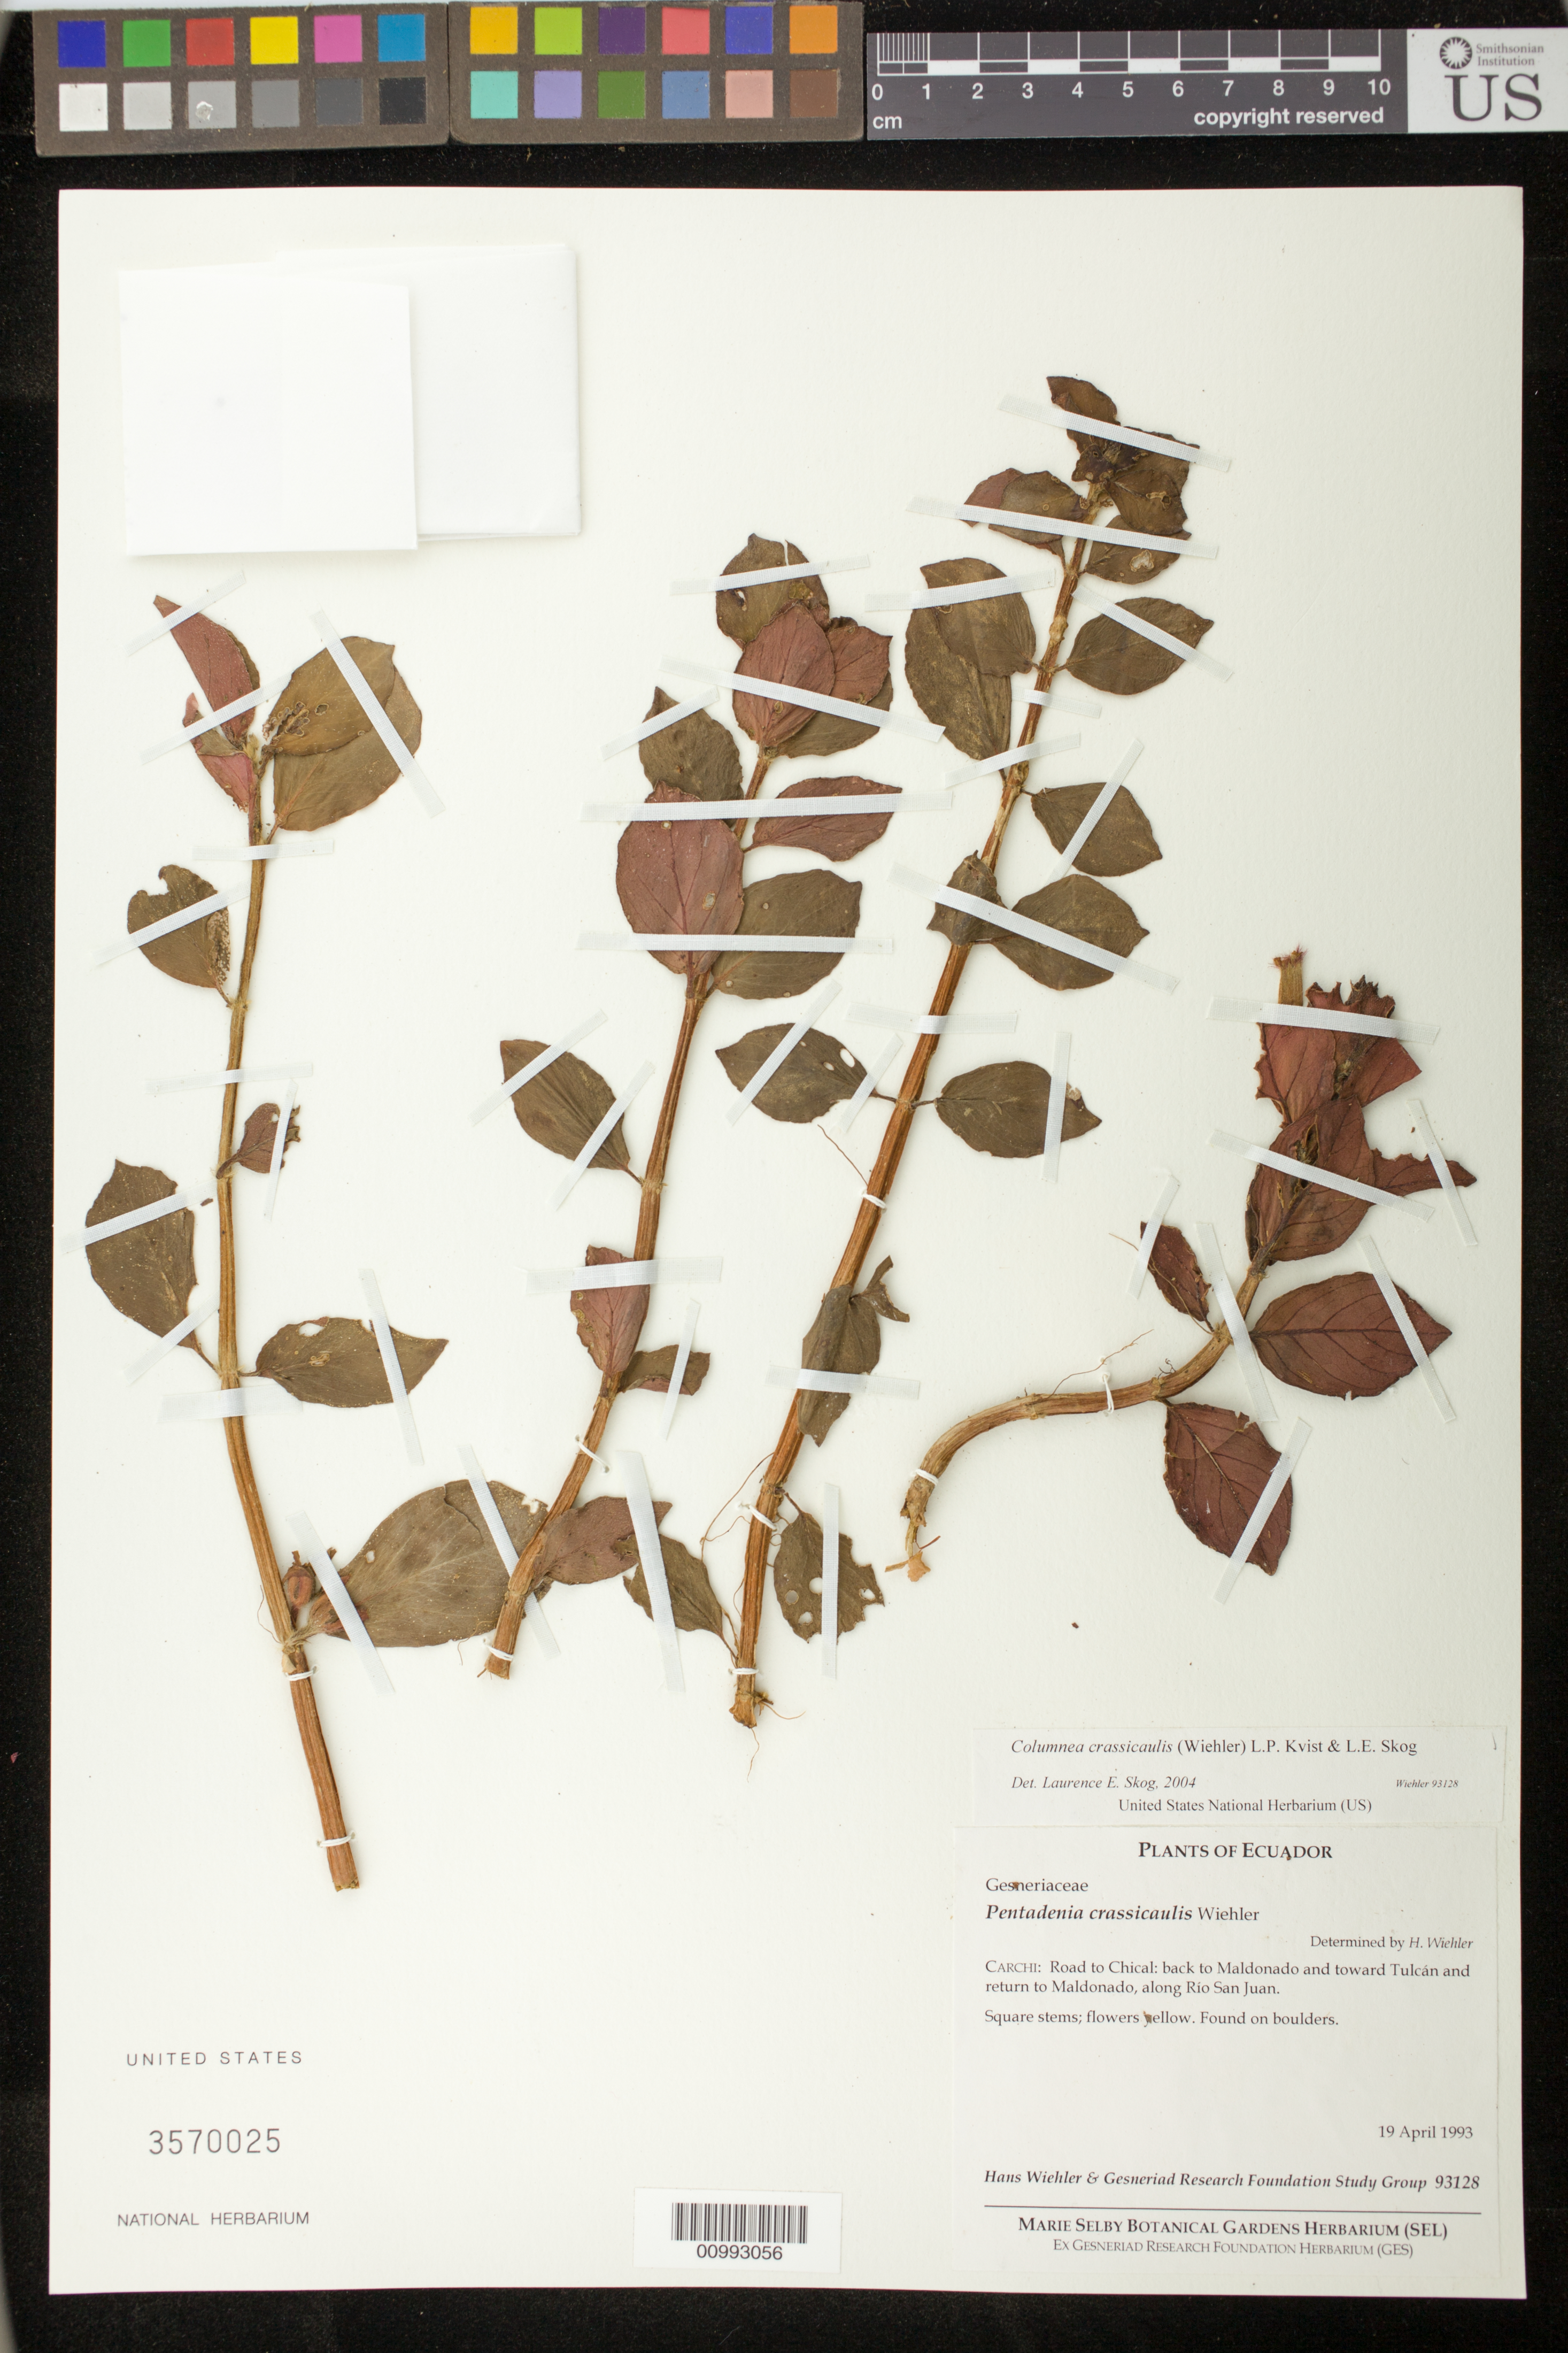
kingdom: Plantae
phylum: Tracheophyta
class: Magnoliopsida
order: Lamiales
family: Gesneriaceae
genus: Columnea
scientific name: Columnea crassicaulis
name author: (Wiehler) L.P. Kvist & L.E. Skog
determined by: Skog, Laurence E.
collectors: H. J. Wiehler & Gesneriad Research Foundation Study Group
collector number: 93128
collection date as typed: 19 Apr 1993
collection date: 1993-04-19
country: Ecuador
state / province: Carchi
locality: Carchi: Road to Chical: back to Maldonado and toward Tulcán and return to Maldonado, along Río San Juan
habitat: Found on boulders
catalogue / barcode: US 3570025